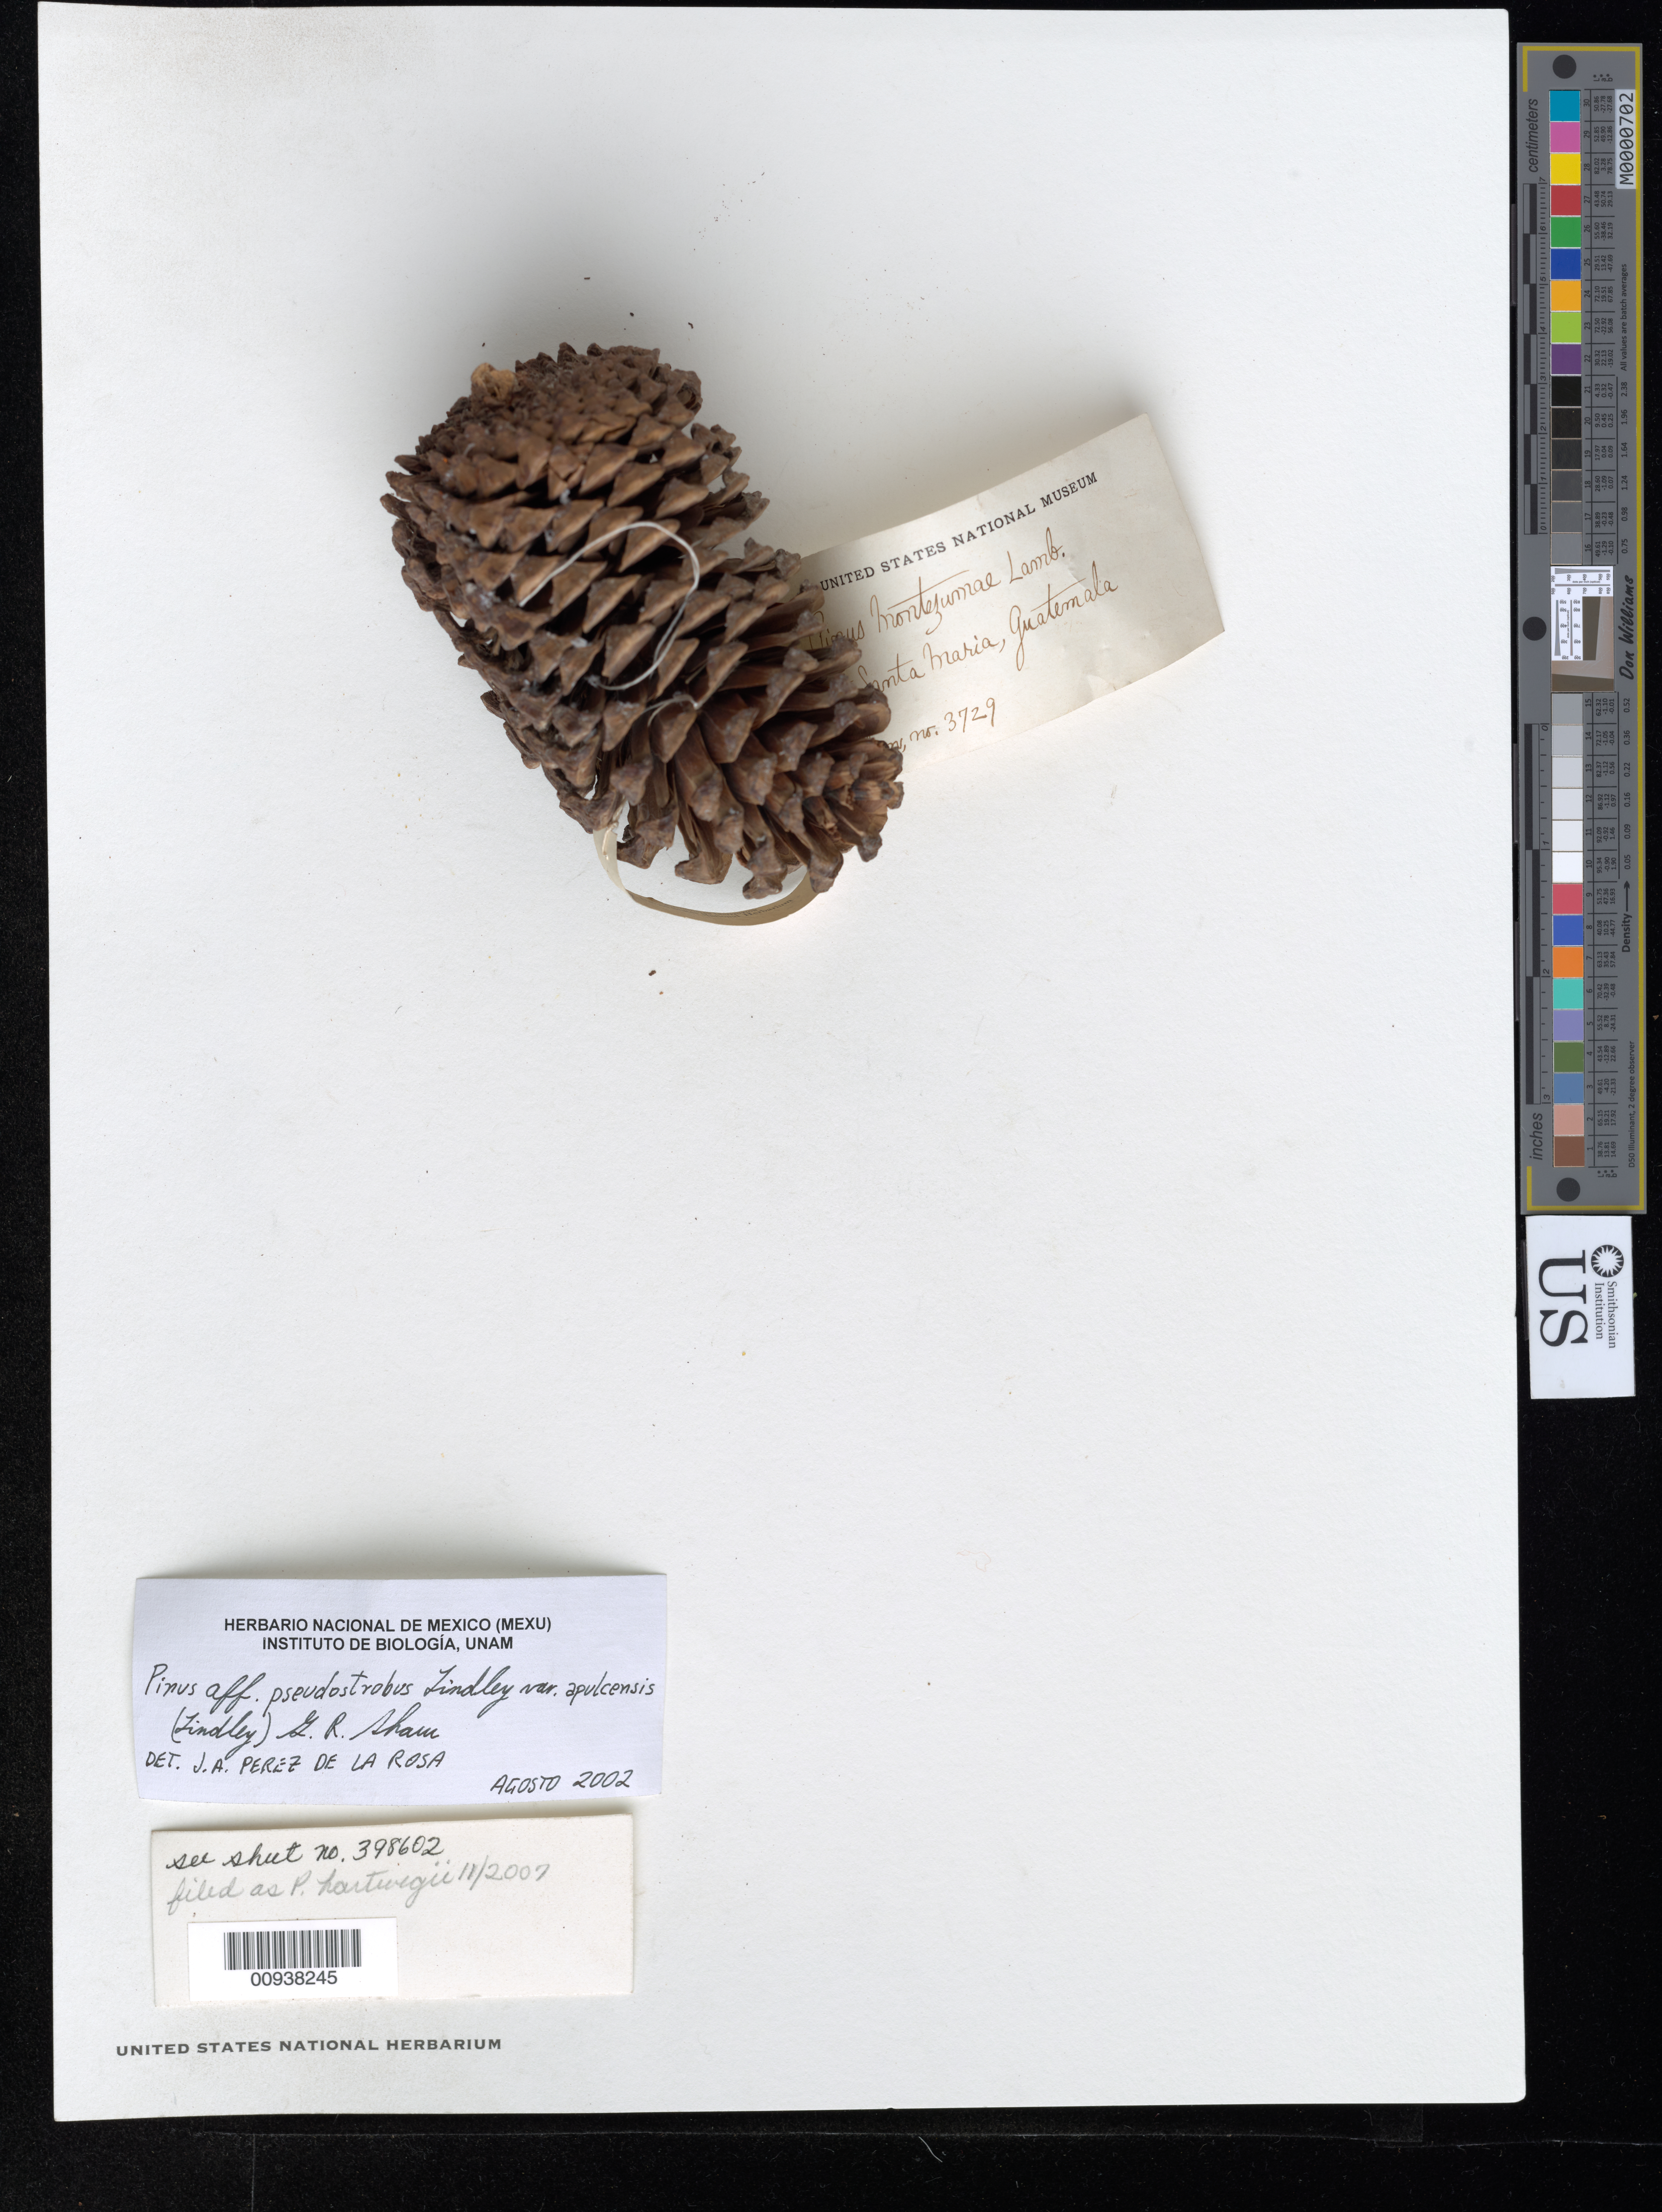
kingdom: Plantae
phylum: Tracheophyta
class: Pinopsida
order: Pinales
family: Pinaceae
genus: Pinus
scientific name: Pinus hartwegii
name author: Lindl.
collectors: E. W. Nelson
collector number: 3729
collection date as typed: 24 Jan 1896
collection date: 1896-01-24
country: Guatemala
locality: Volcano of Santa María.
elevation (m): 2438